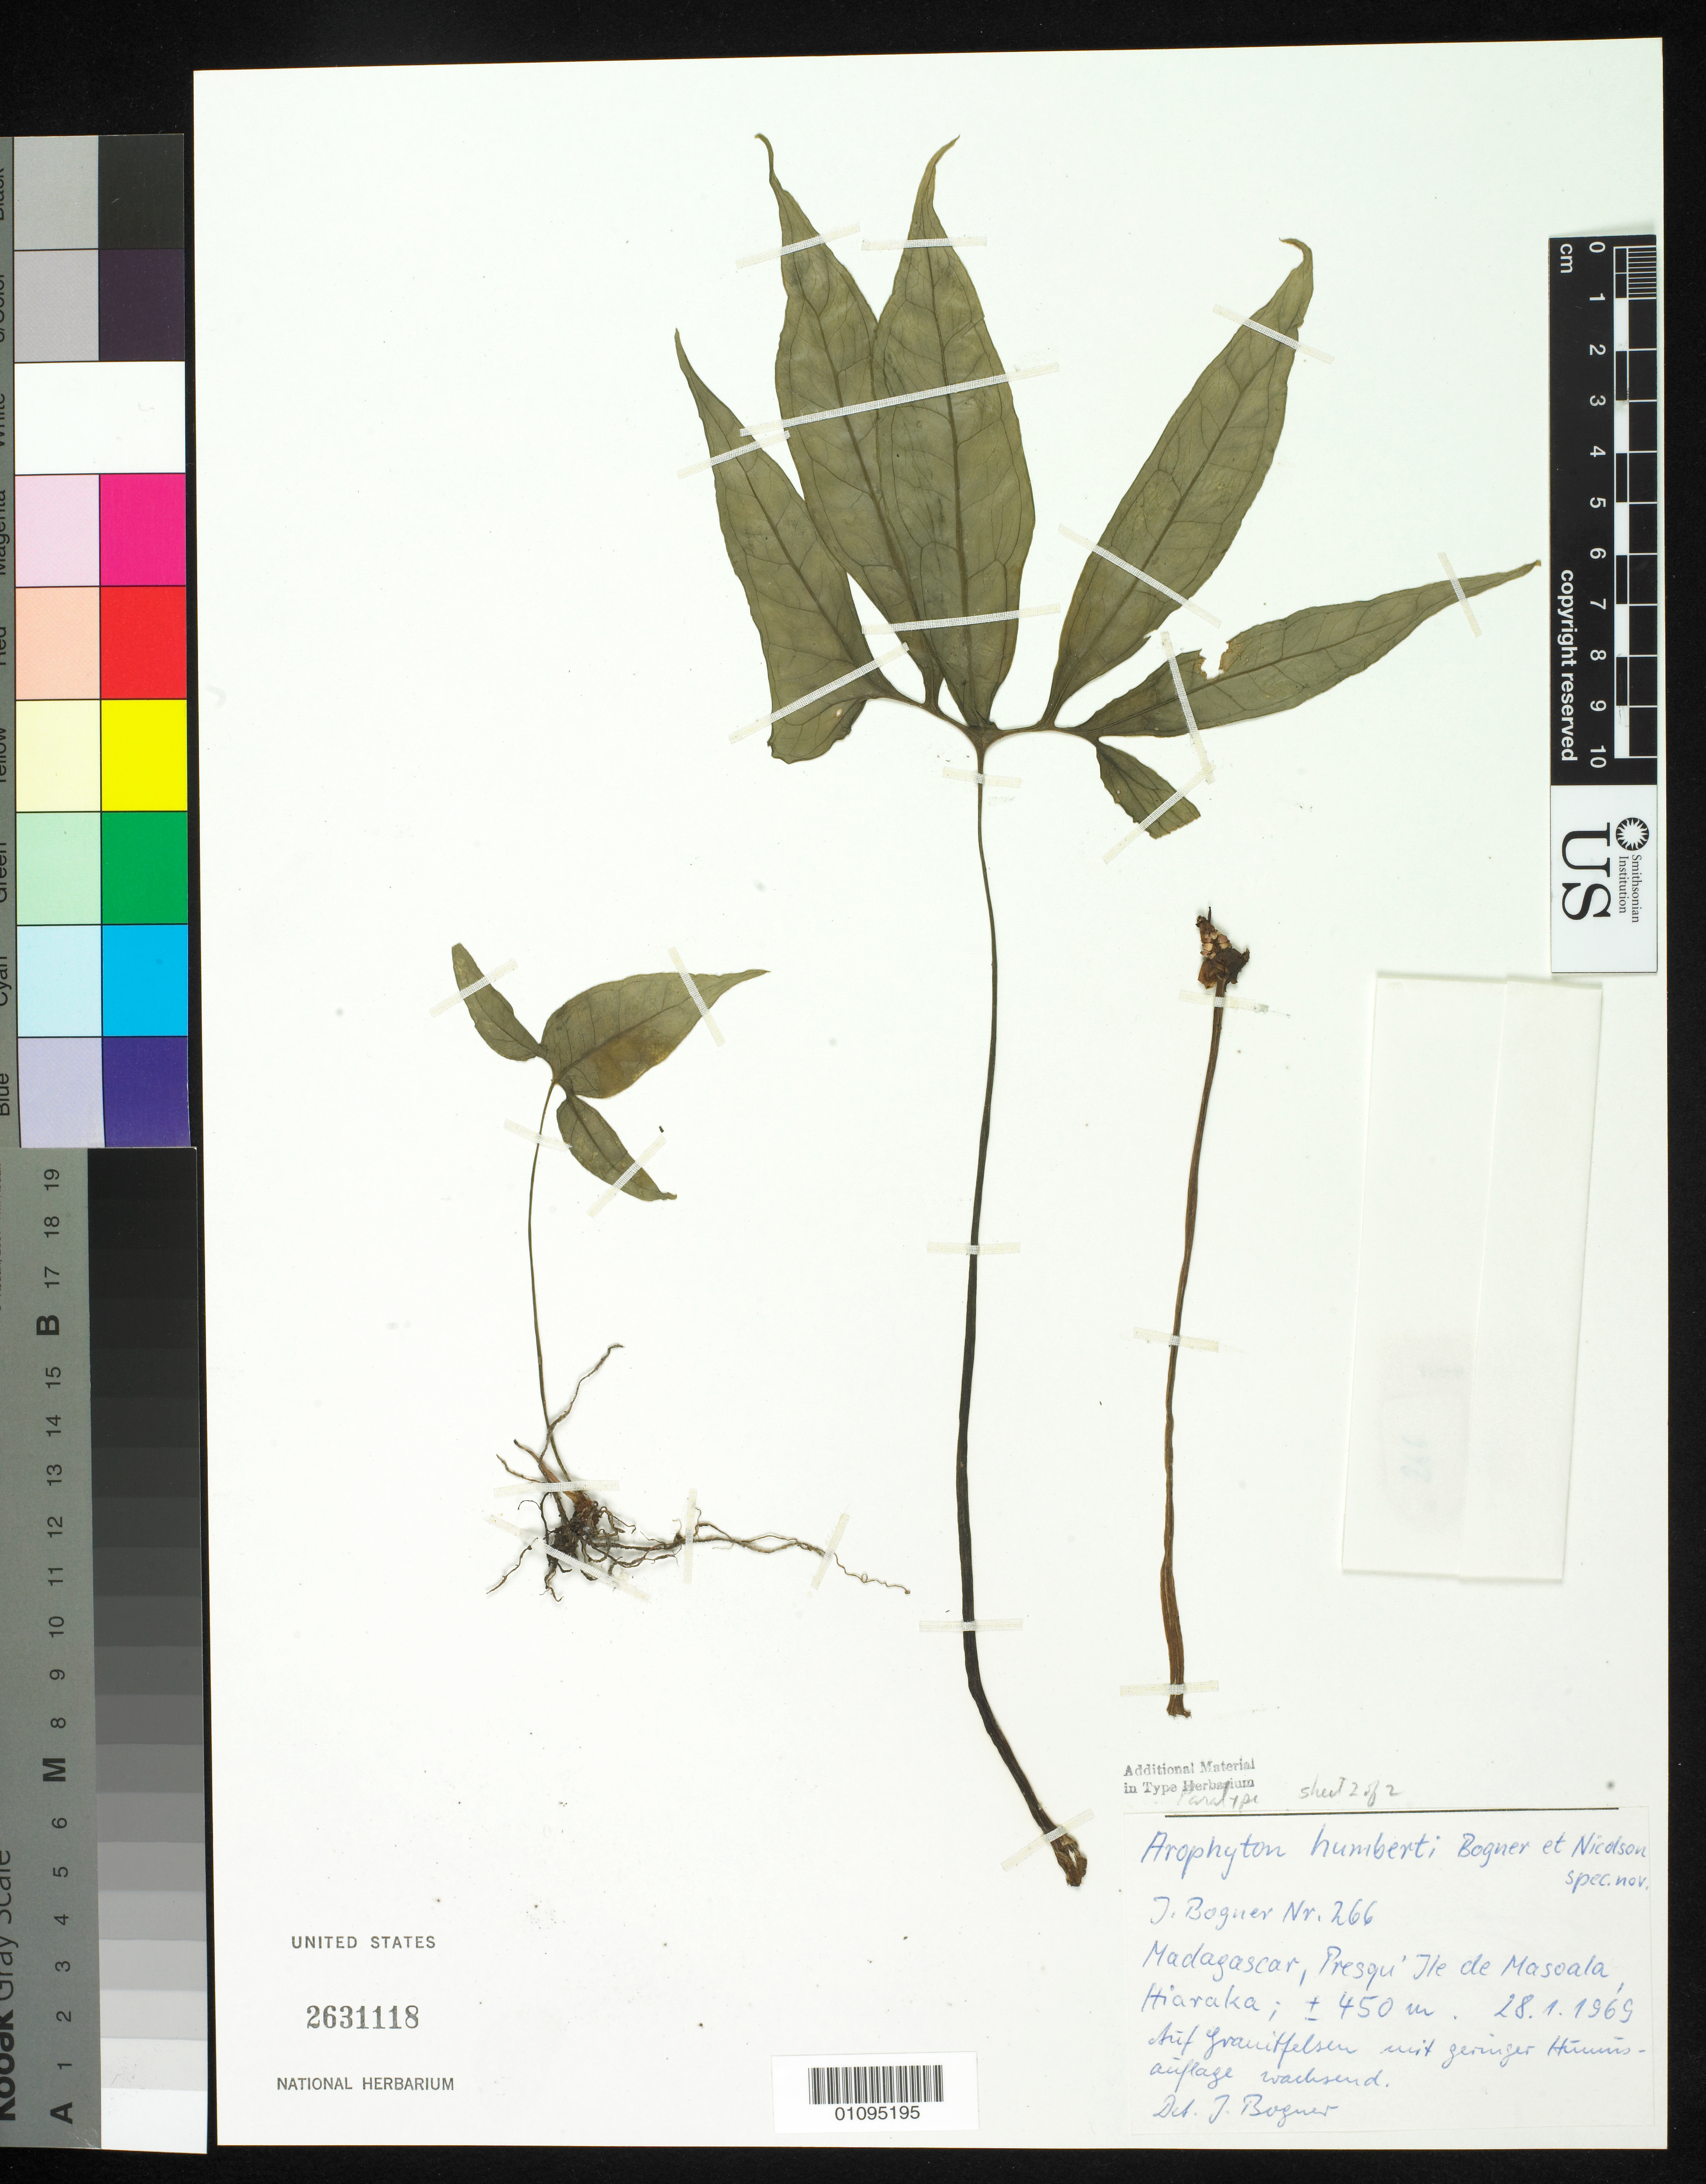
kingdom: Plantae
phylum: Tracheophyta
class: Liliopsida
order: Alismatales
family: Araceae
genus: Arophyton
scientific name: Arophyton humbertii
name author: Bogner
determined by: Bogner, J., Garden Inspector (retired), Botanischer Garten München (GERMANY)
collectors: J. Bogner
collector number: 266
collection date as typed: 28 Jan 1969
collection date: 1969-01-28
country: Madagascar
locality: Pres qu'Ile de Masoala, Hiaraka.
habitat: Growing on granite rocks with sparse humus.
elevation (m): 450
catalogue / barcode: US 2631118